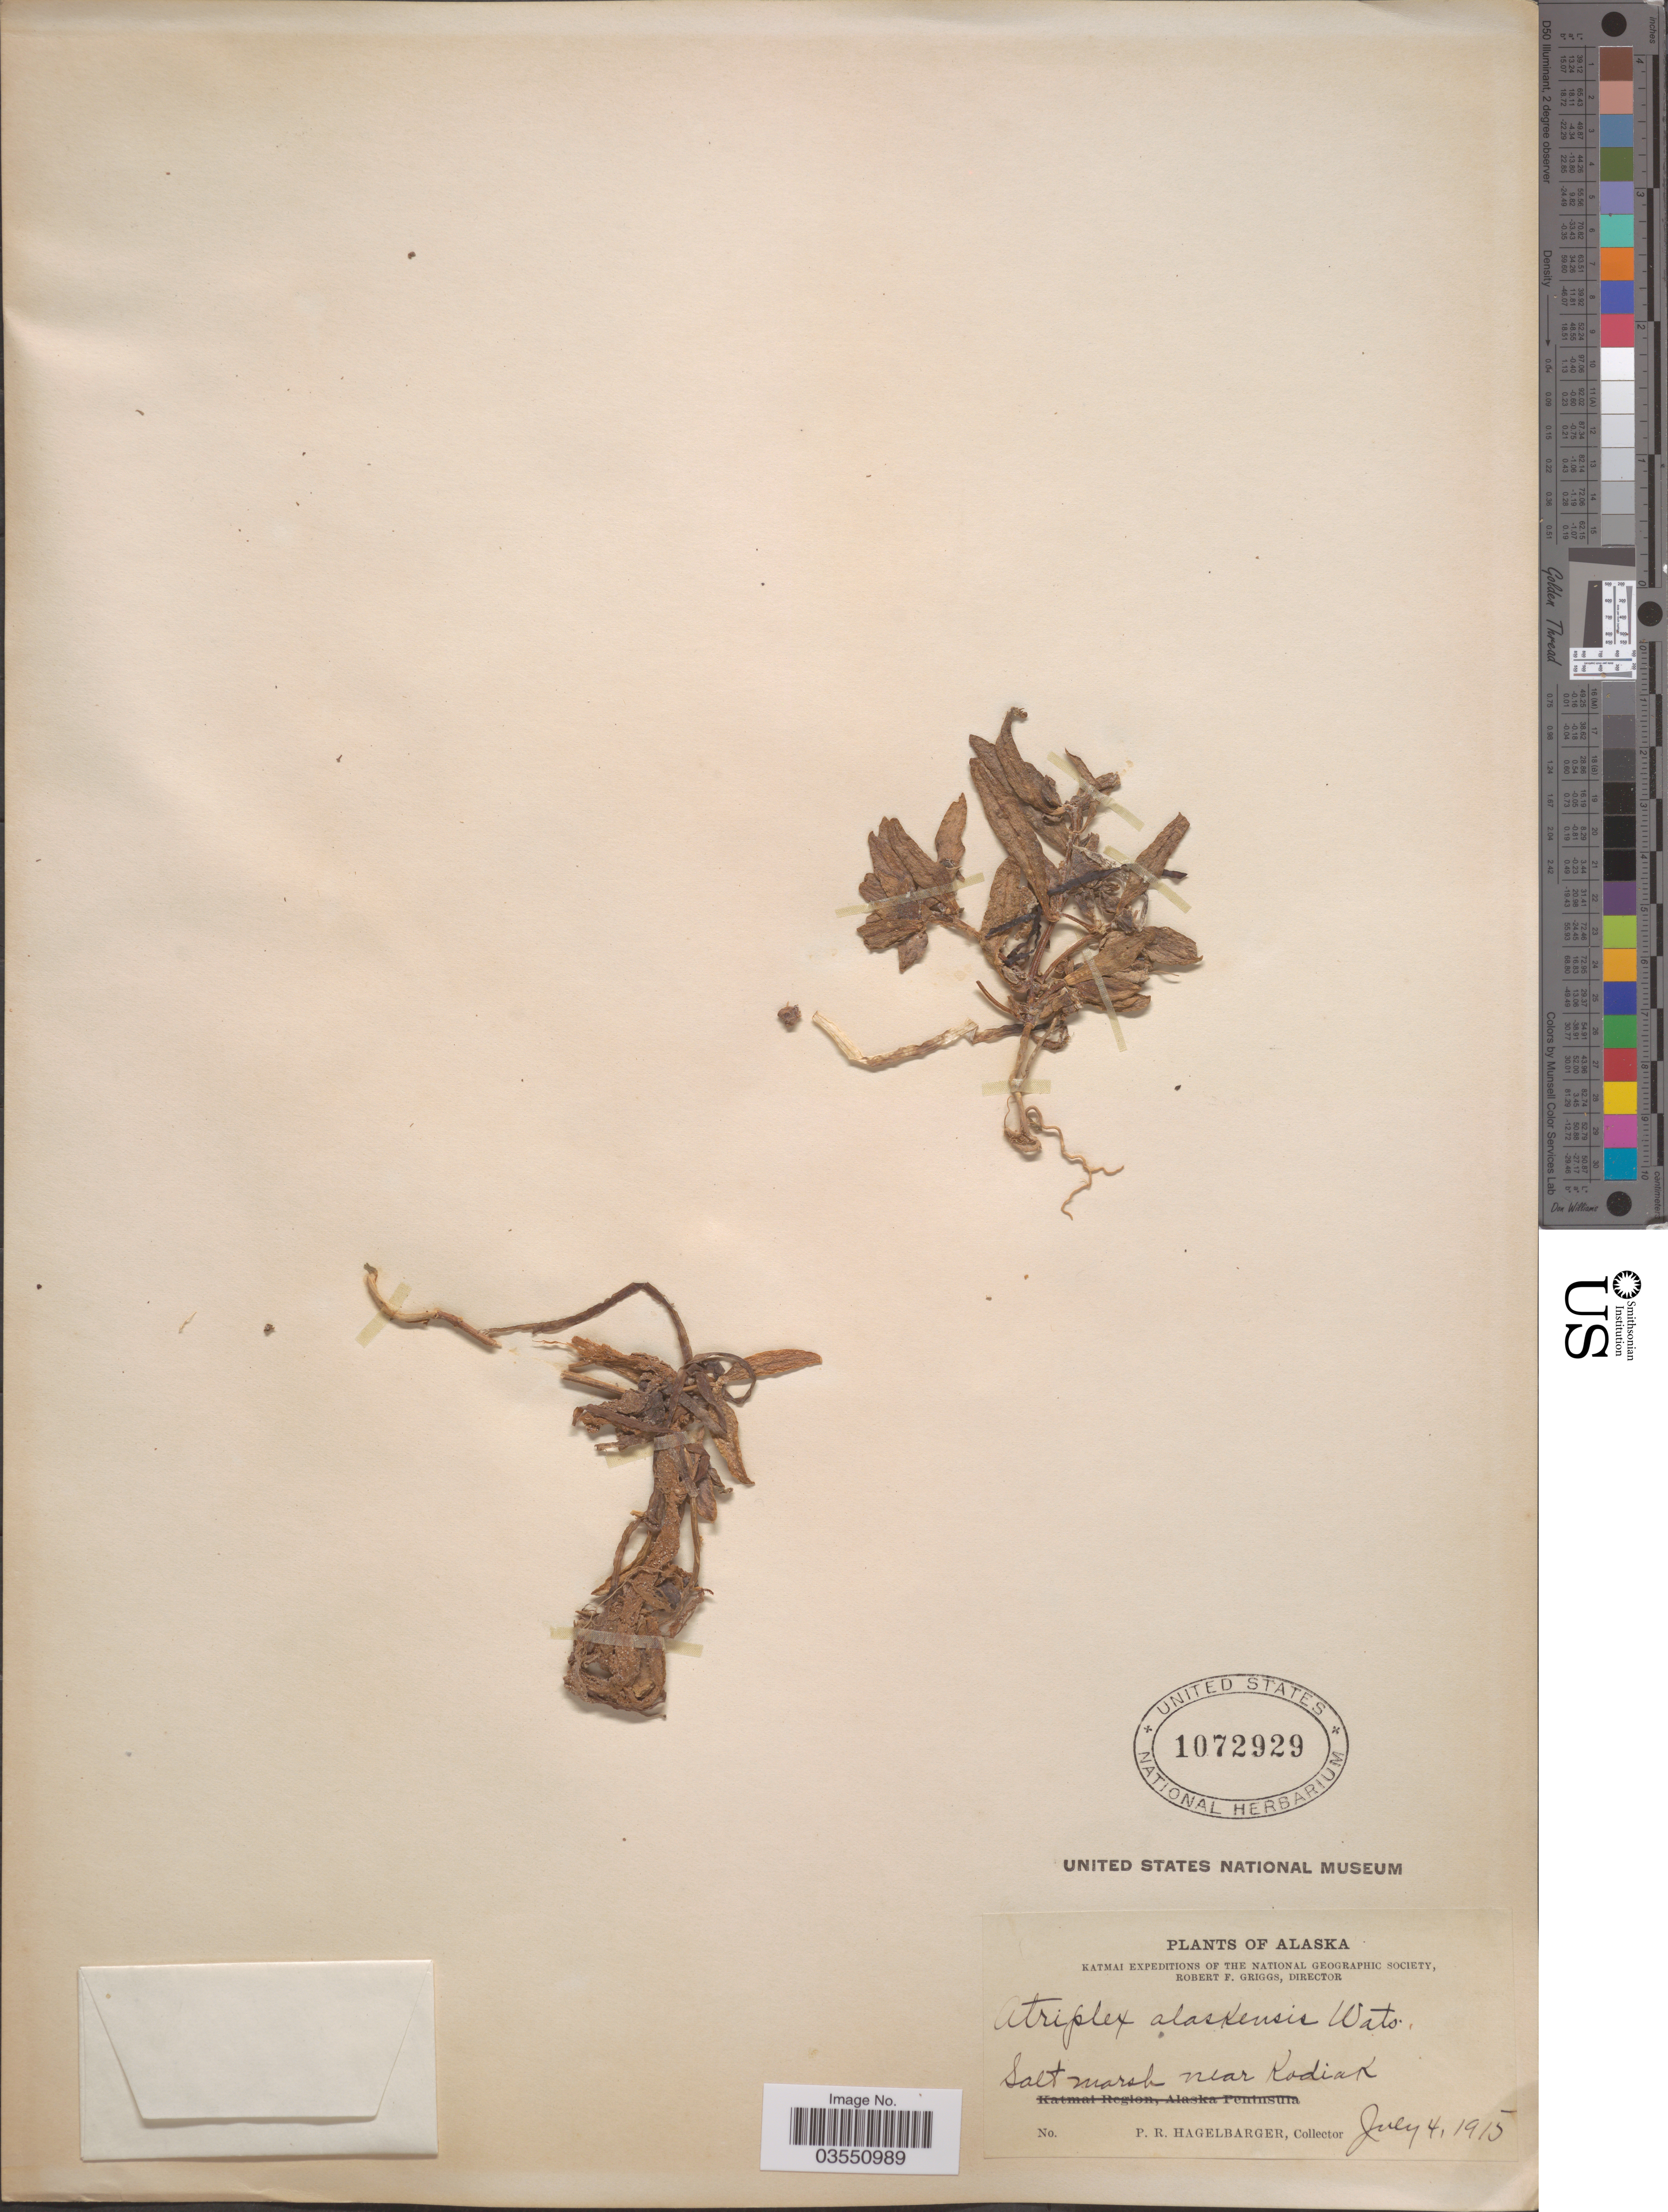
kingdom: Plantae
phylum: Tracheophyta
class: Magnoliopsida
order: Caryophyllales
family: Amaranthaceae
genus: Atriplex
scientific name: Atriplex alaskensis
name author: S. Watson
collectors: P. Hagelbarger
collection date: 1915-07-04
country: United States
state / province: Alaska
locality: Katmai [unsure placement] Near Kodiak.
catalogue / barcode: US 1072929